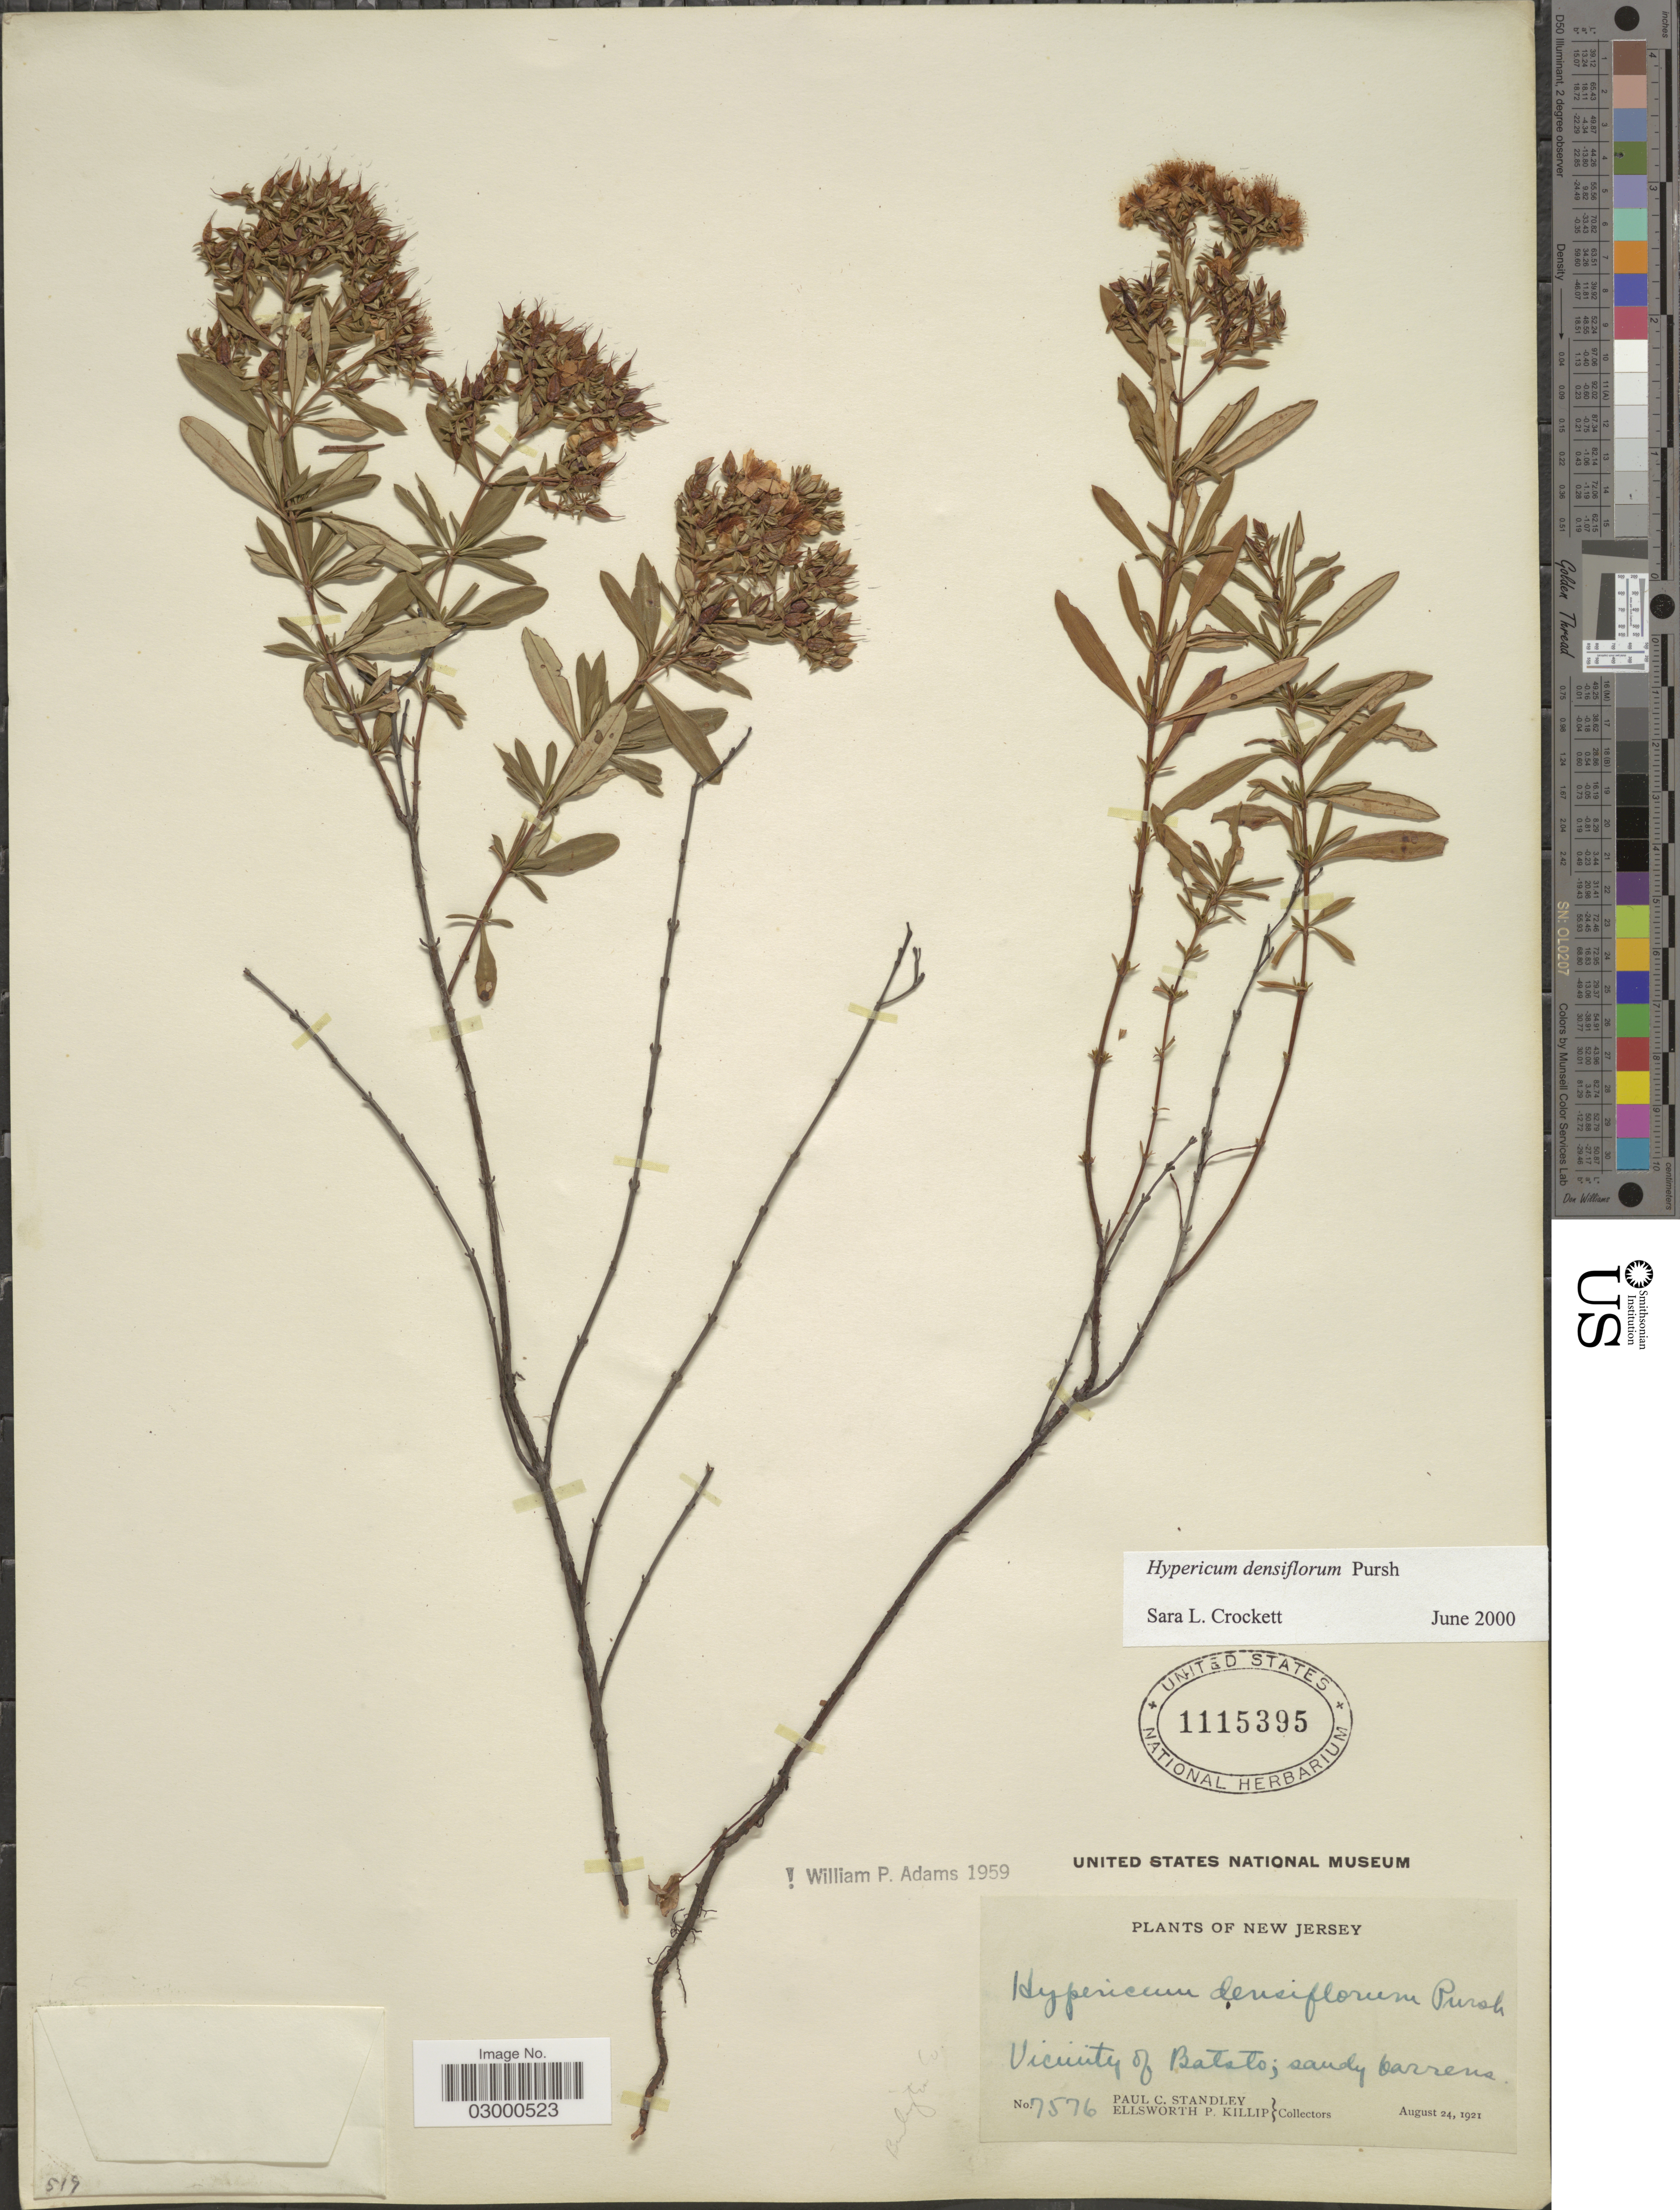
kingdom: Plantae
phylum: Tracheophyta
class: Magnoliopsida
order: Malpighiales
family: Hypericaceae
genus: Hypericum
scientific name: Hypericum densiflorum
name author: Pursh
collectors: P. C. Standley & E. P. Killip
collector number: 7576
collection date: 1921-08-24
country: United States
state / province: New Jersey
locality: Vicinity of Batsto. Burlington Co.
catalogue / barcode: US 1115395